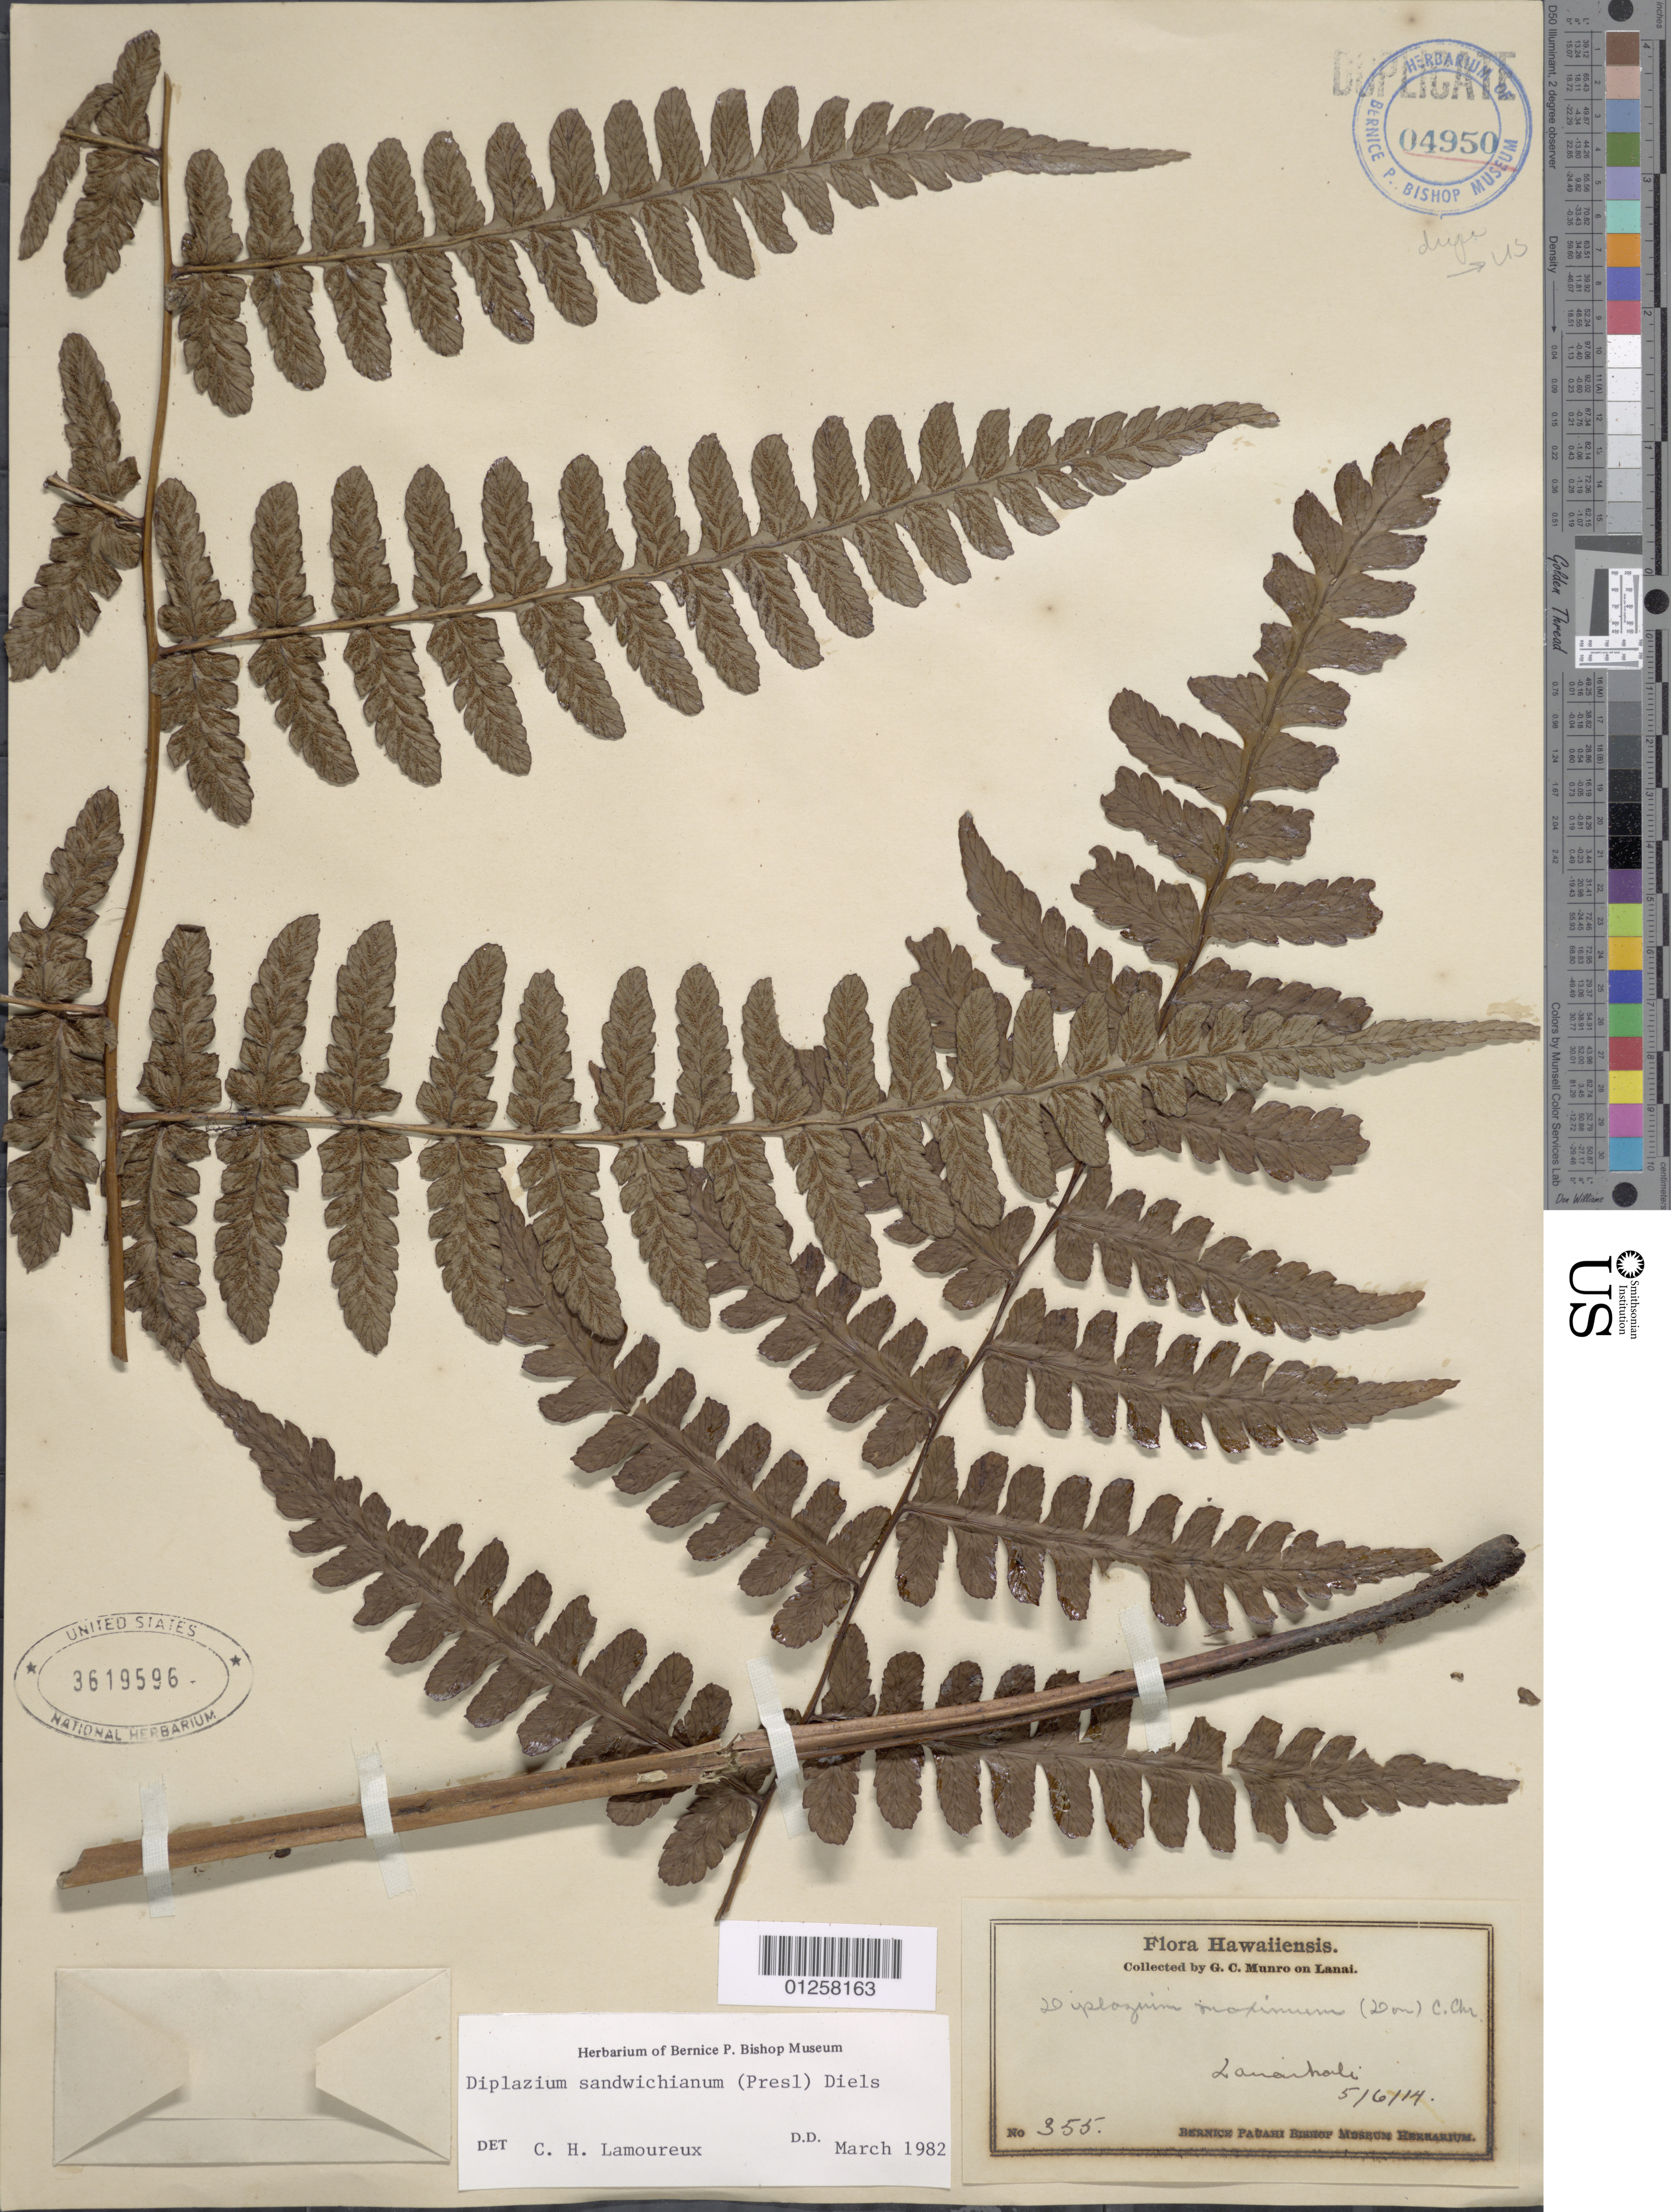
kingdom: Plantae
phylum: Tracheophyta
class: Polypodiopsida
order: Polypodiales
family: Athyriaceae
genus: Diplazium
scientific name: Diplazium sandwichianum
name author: (C. Presl) Diels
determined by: Lamoureux, C. H.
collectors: G. C. Munro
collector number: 355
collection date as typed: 5/6/14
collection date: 1914-05-06 or 1914-06-05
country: United States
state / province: Hawaii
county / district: Maui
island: Lana'i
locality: Lanaihale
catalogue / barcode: US 3619596